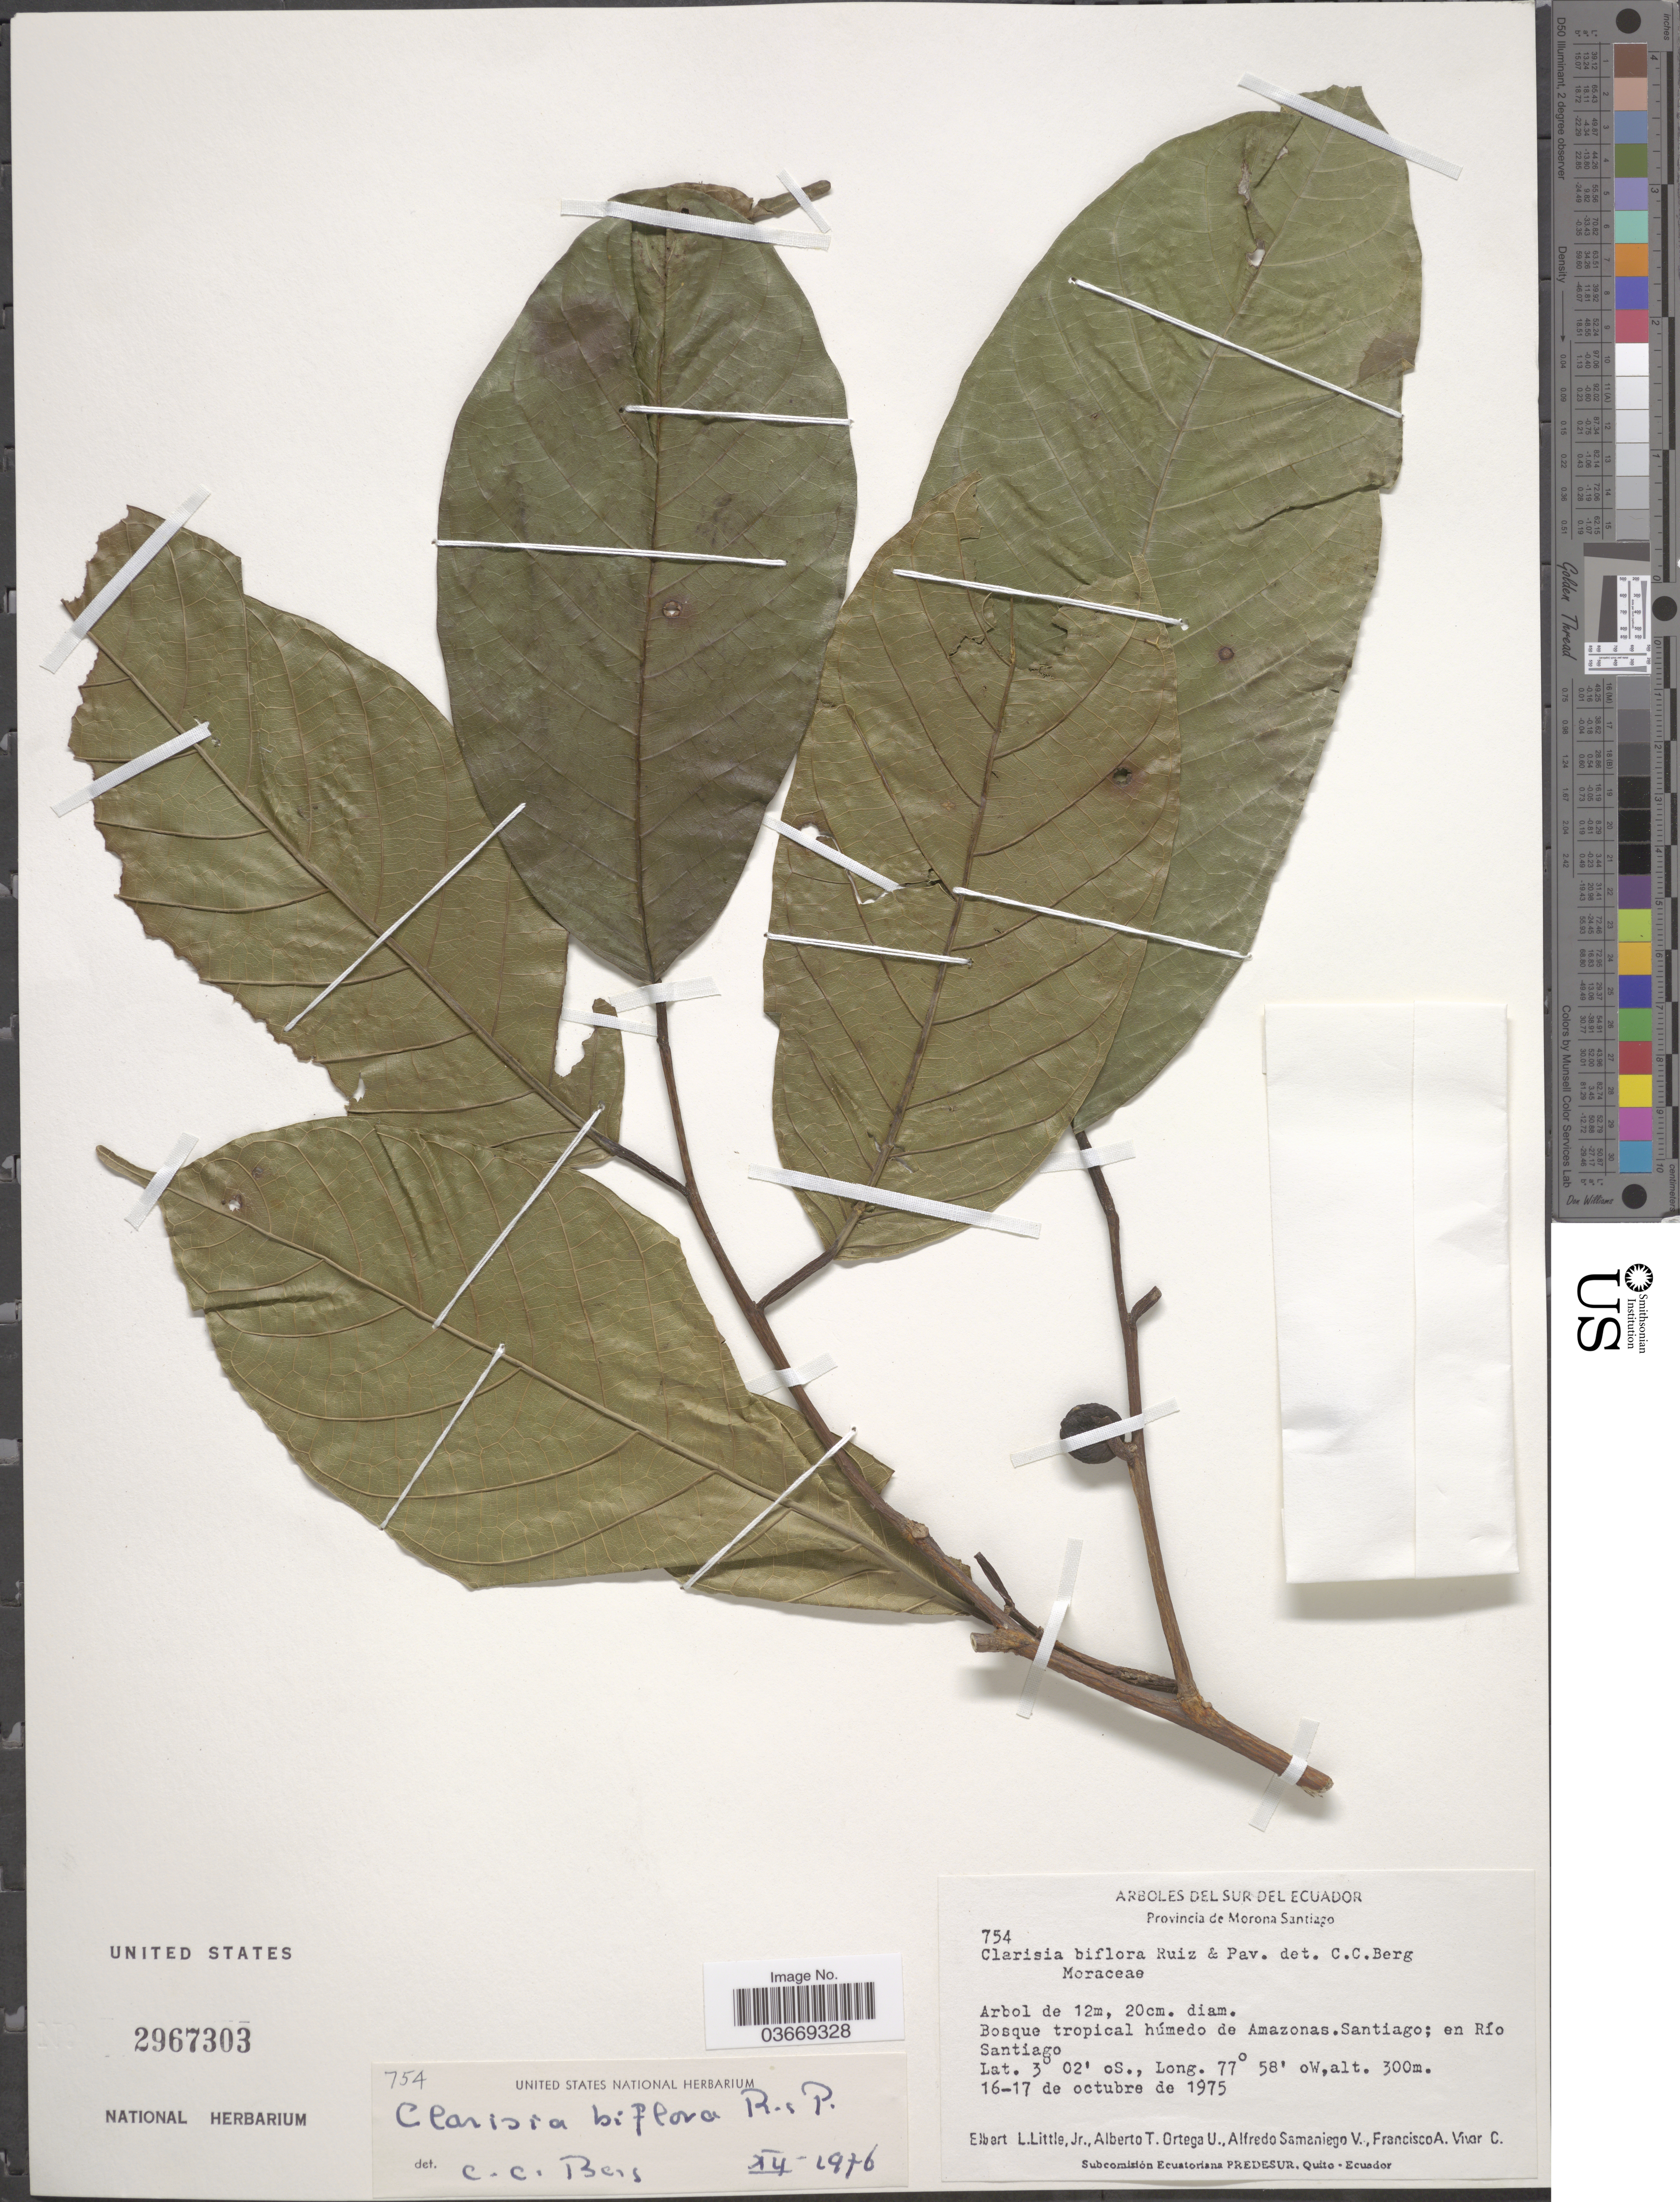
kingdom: Plantae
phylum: Tracheophyta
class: Magnoliopsida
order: Rosales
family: Moraceae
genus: Clarisia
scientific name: Clarisia biflora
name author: Ruiz & Pav.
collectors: E. L. Little, A. T. Ortega U., A. V. Samaniego & F. A. Vivar C.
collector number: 754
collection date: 1975-10-16/1975-10-17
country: Ecuador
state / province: Morona-Santiago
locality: Sur del Ecuador. Bosque tropical húmedo de Amazonas. Santiago; en Río Santiago.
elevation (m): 300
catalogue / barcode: US 2967303